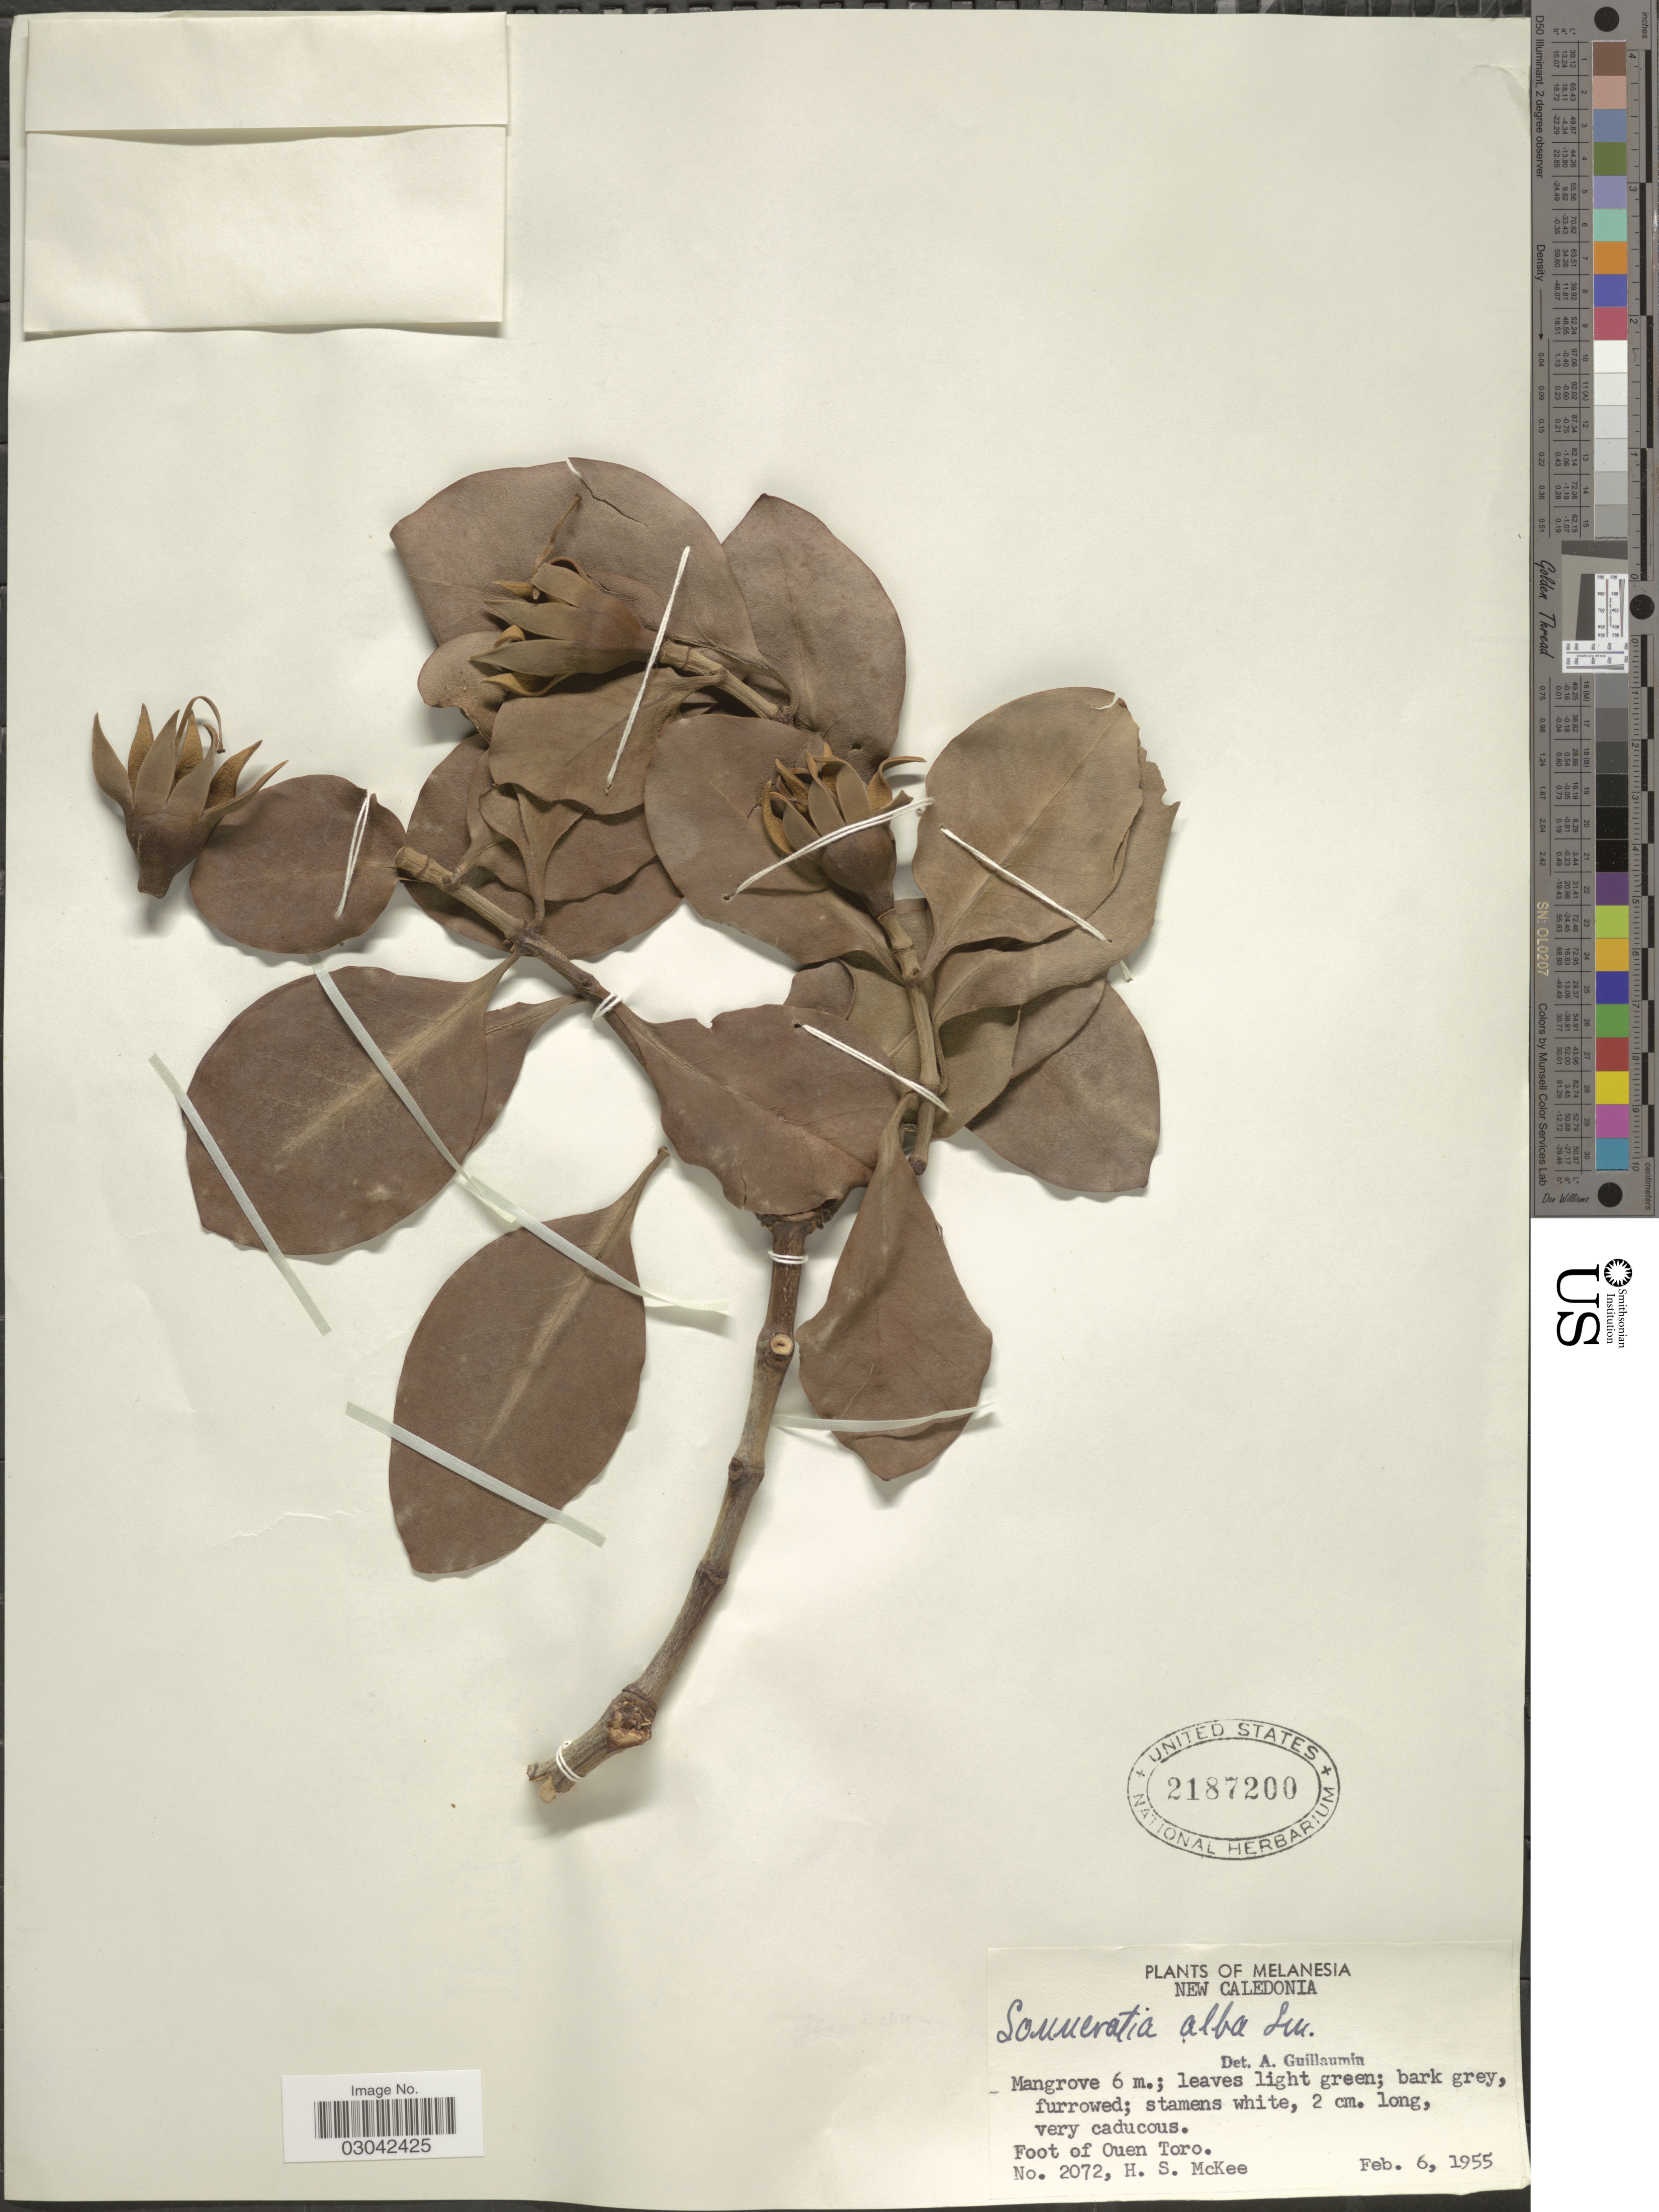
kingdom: Plantae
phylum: Tracheophyta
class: Magnoliopsida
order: Myrtales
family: Lythraceae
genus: Sonneratia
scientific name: Sonneratia alba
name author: Sm.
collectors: H. S. McKee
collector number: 2072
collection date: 1955-02-06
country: New Caledonia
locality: Melanesia. Foot of Ouen Toro.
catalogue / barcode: US 2187200